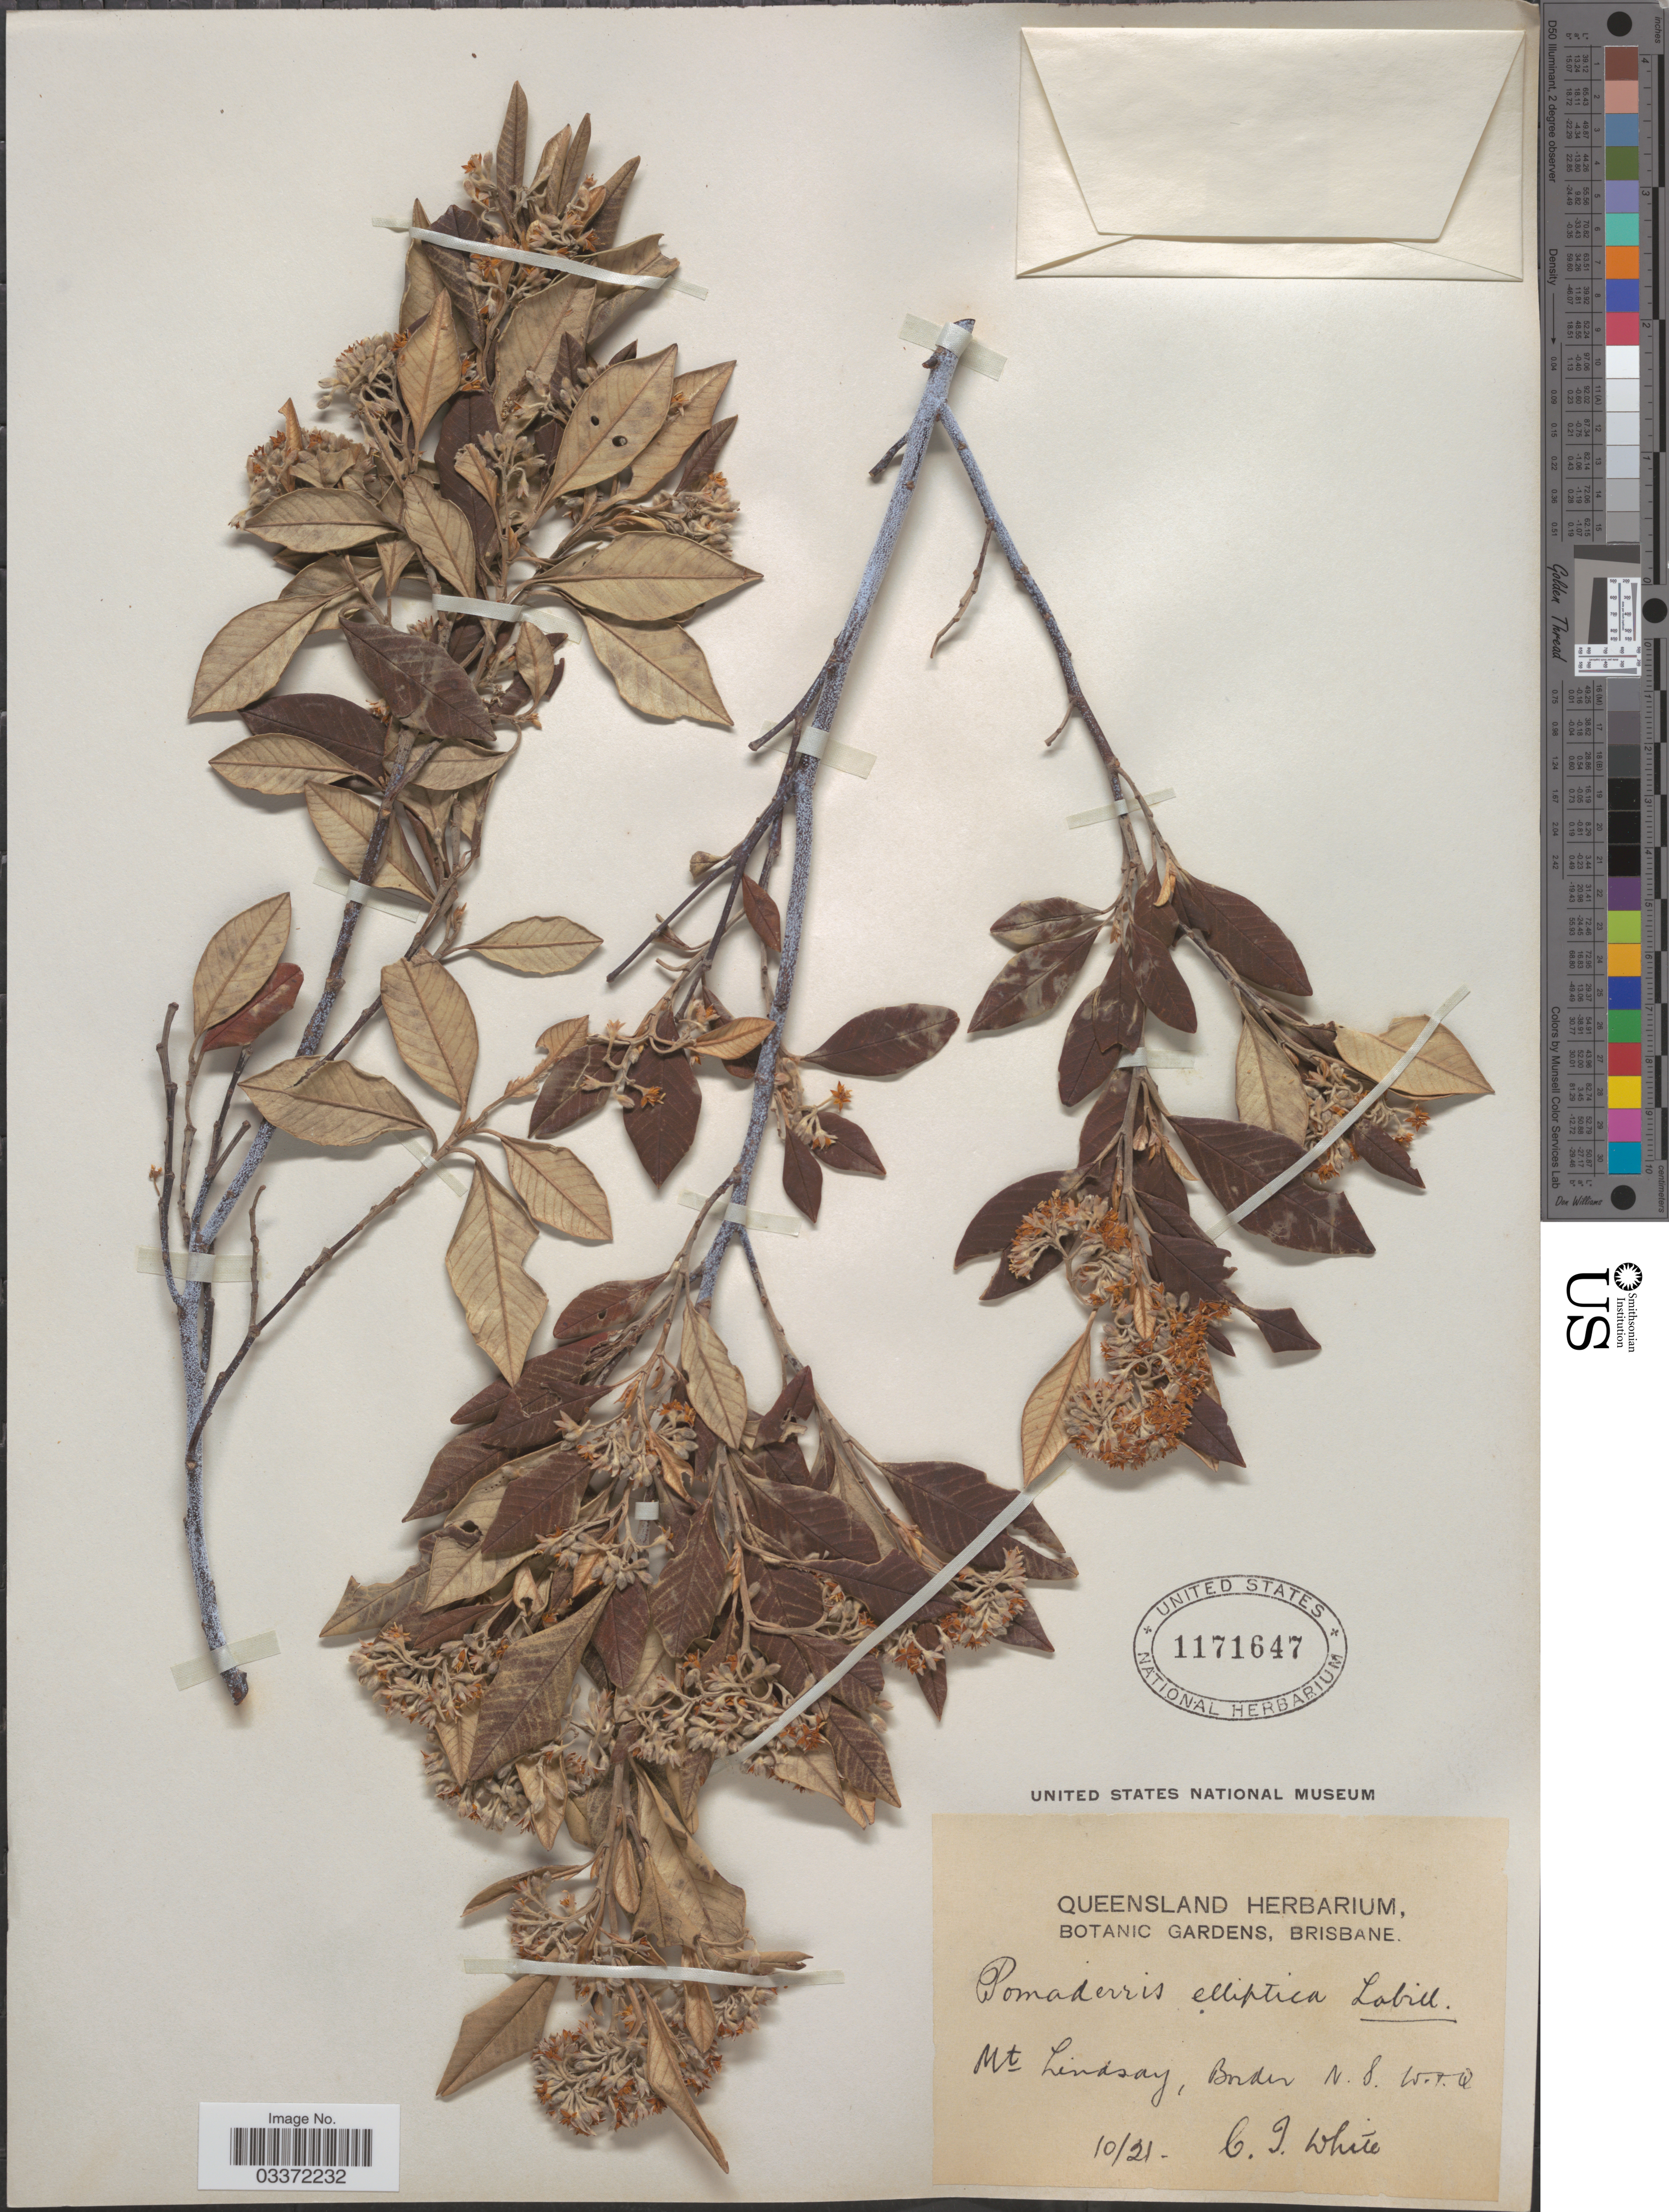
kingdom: Plantae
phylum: Tracheophyta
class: Magnoliopsida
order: Rosales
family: Rhamnaceae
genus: Pomaderris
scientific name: Pomaderris elliptica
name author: Labill.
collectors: C. T. White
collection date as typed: Transcribed d/m/y: /10/21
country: Australia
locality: Mt Lindsay, Border N.S.W. & Q.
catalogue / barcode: US 1171647